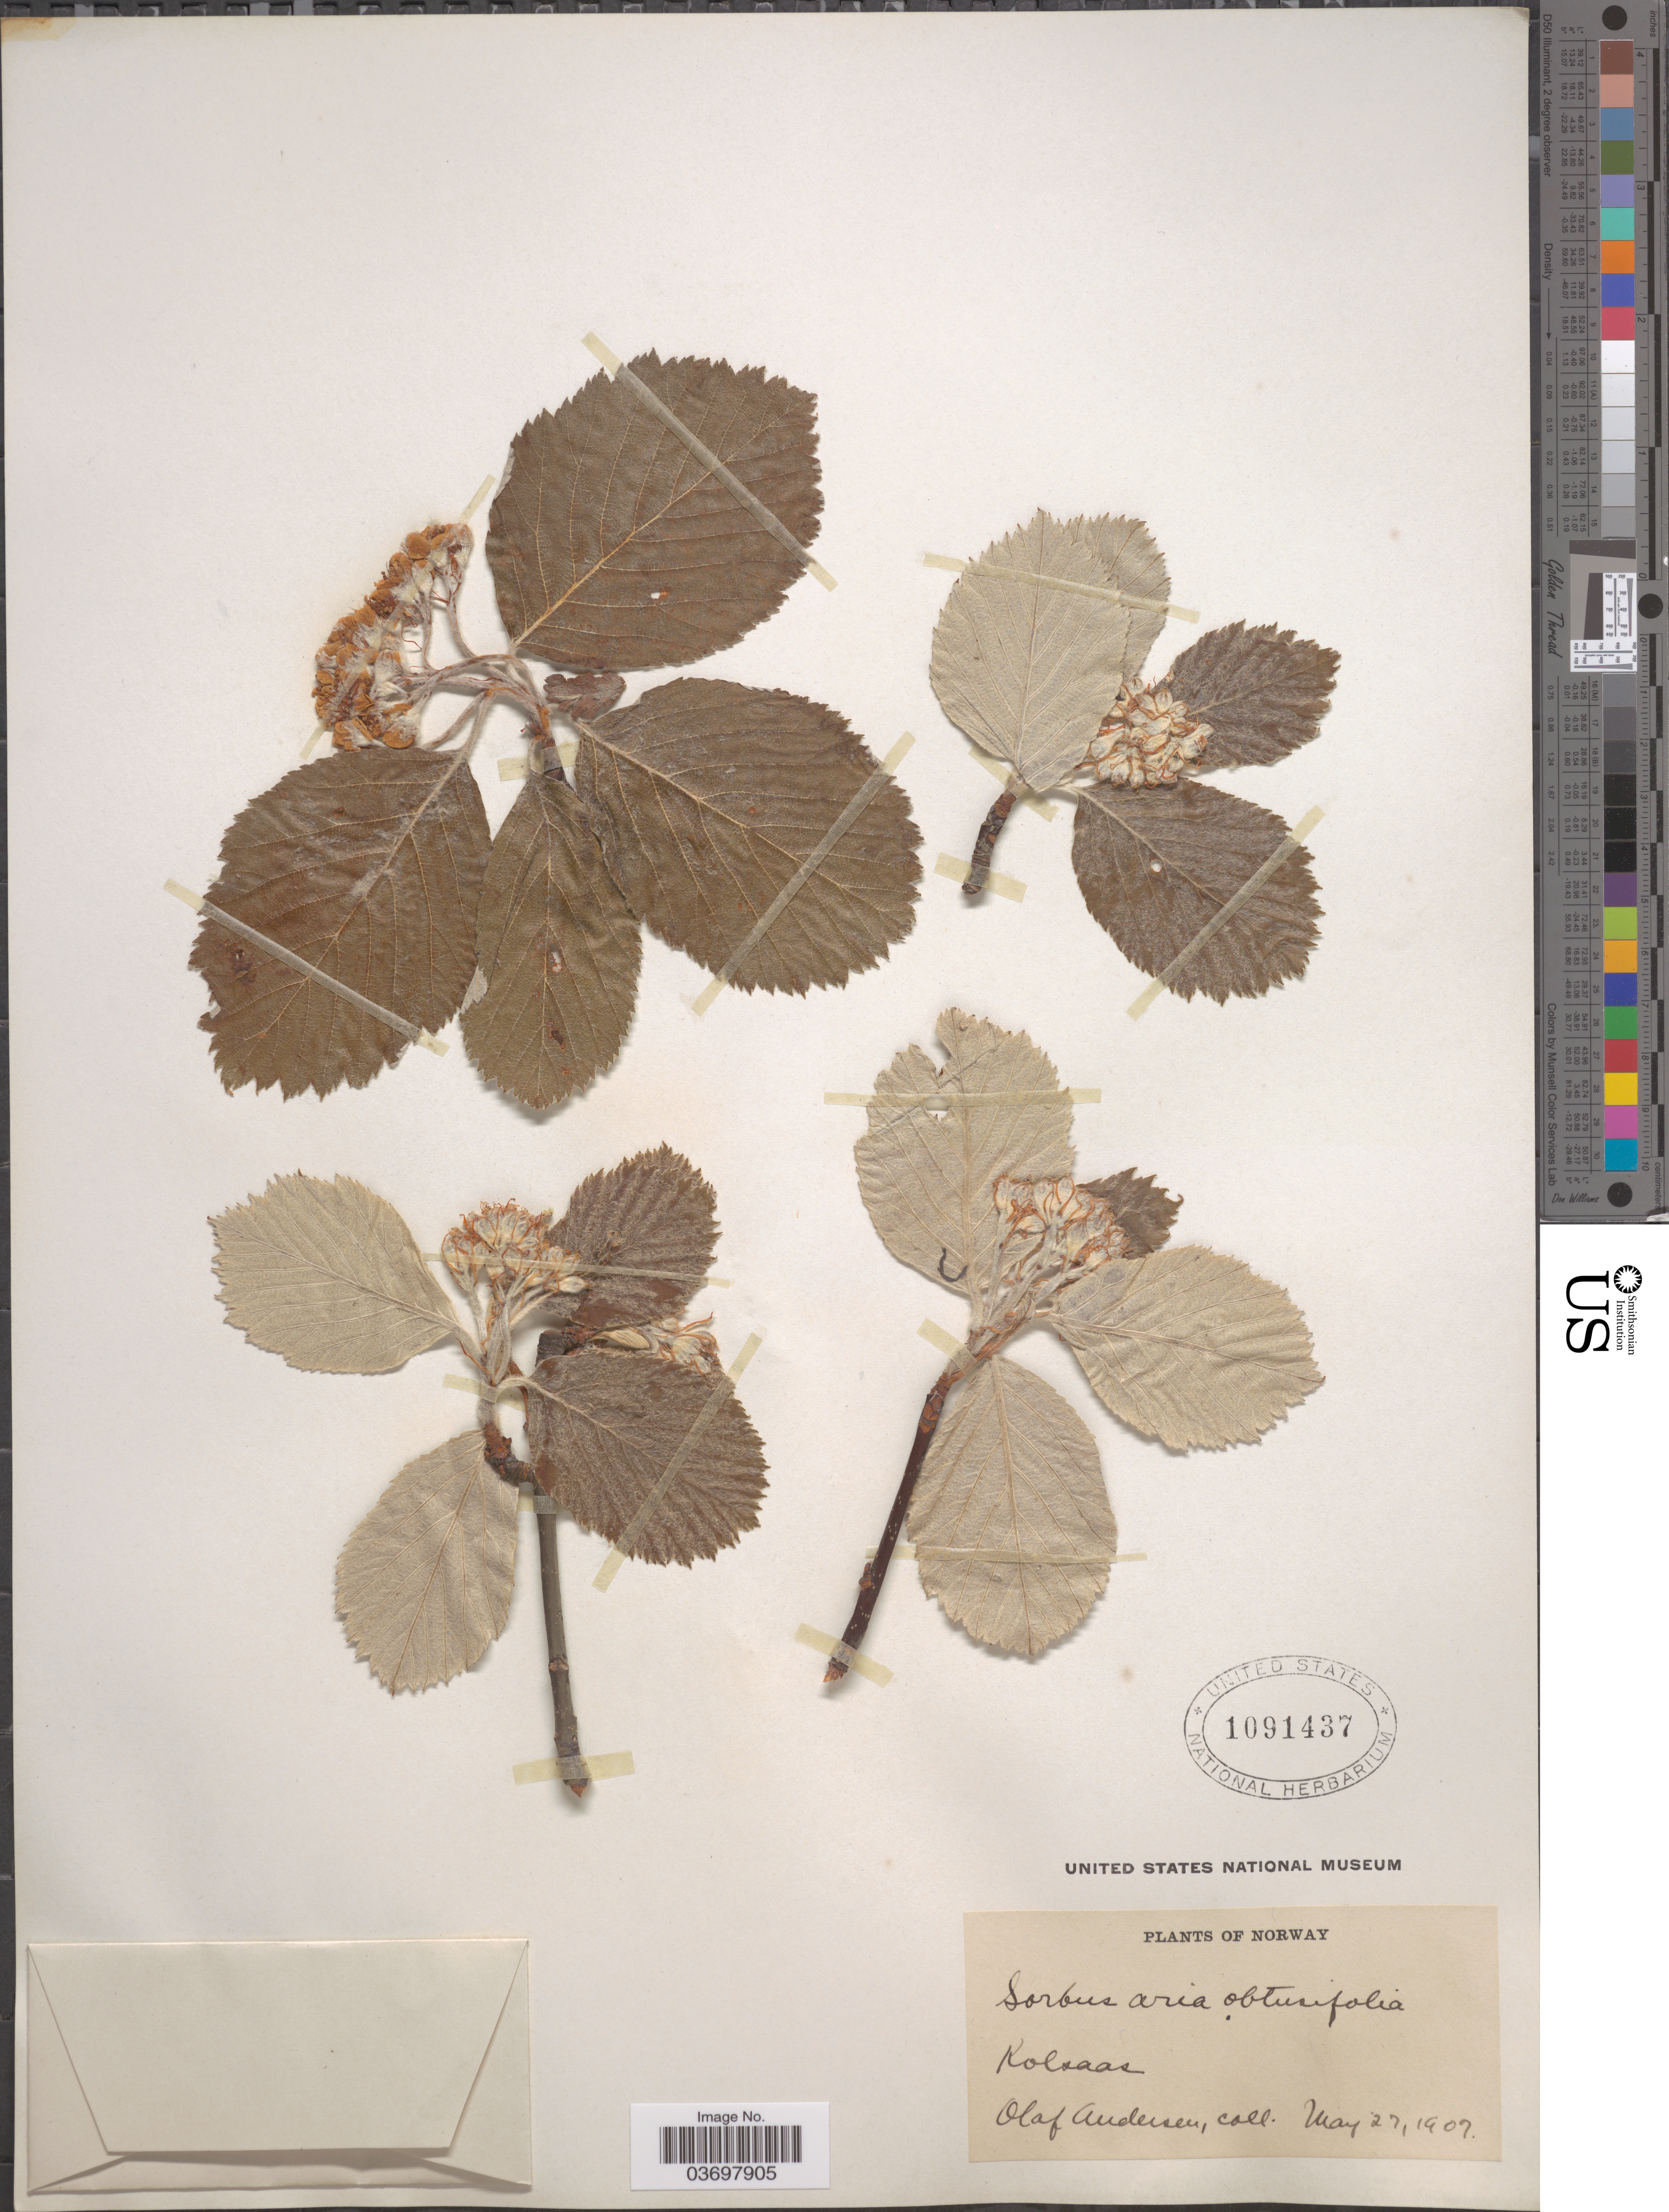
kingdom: Plantae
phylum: Tracheophyta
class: Magnoliopsida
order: Rosales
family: Rosaceae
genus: Sorbus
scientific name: Sorbus aria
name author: (L.) Crantz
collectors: O. Andersen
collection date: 1907-05-27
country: Norway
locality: Kolsaas.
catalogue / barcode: US 1091437